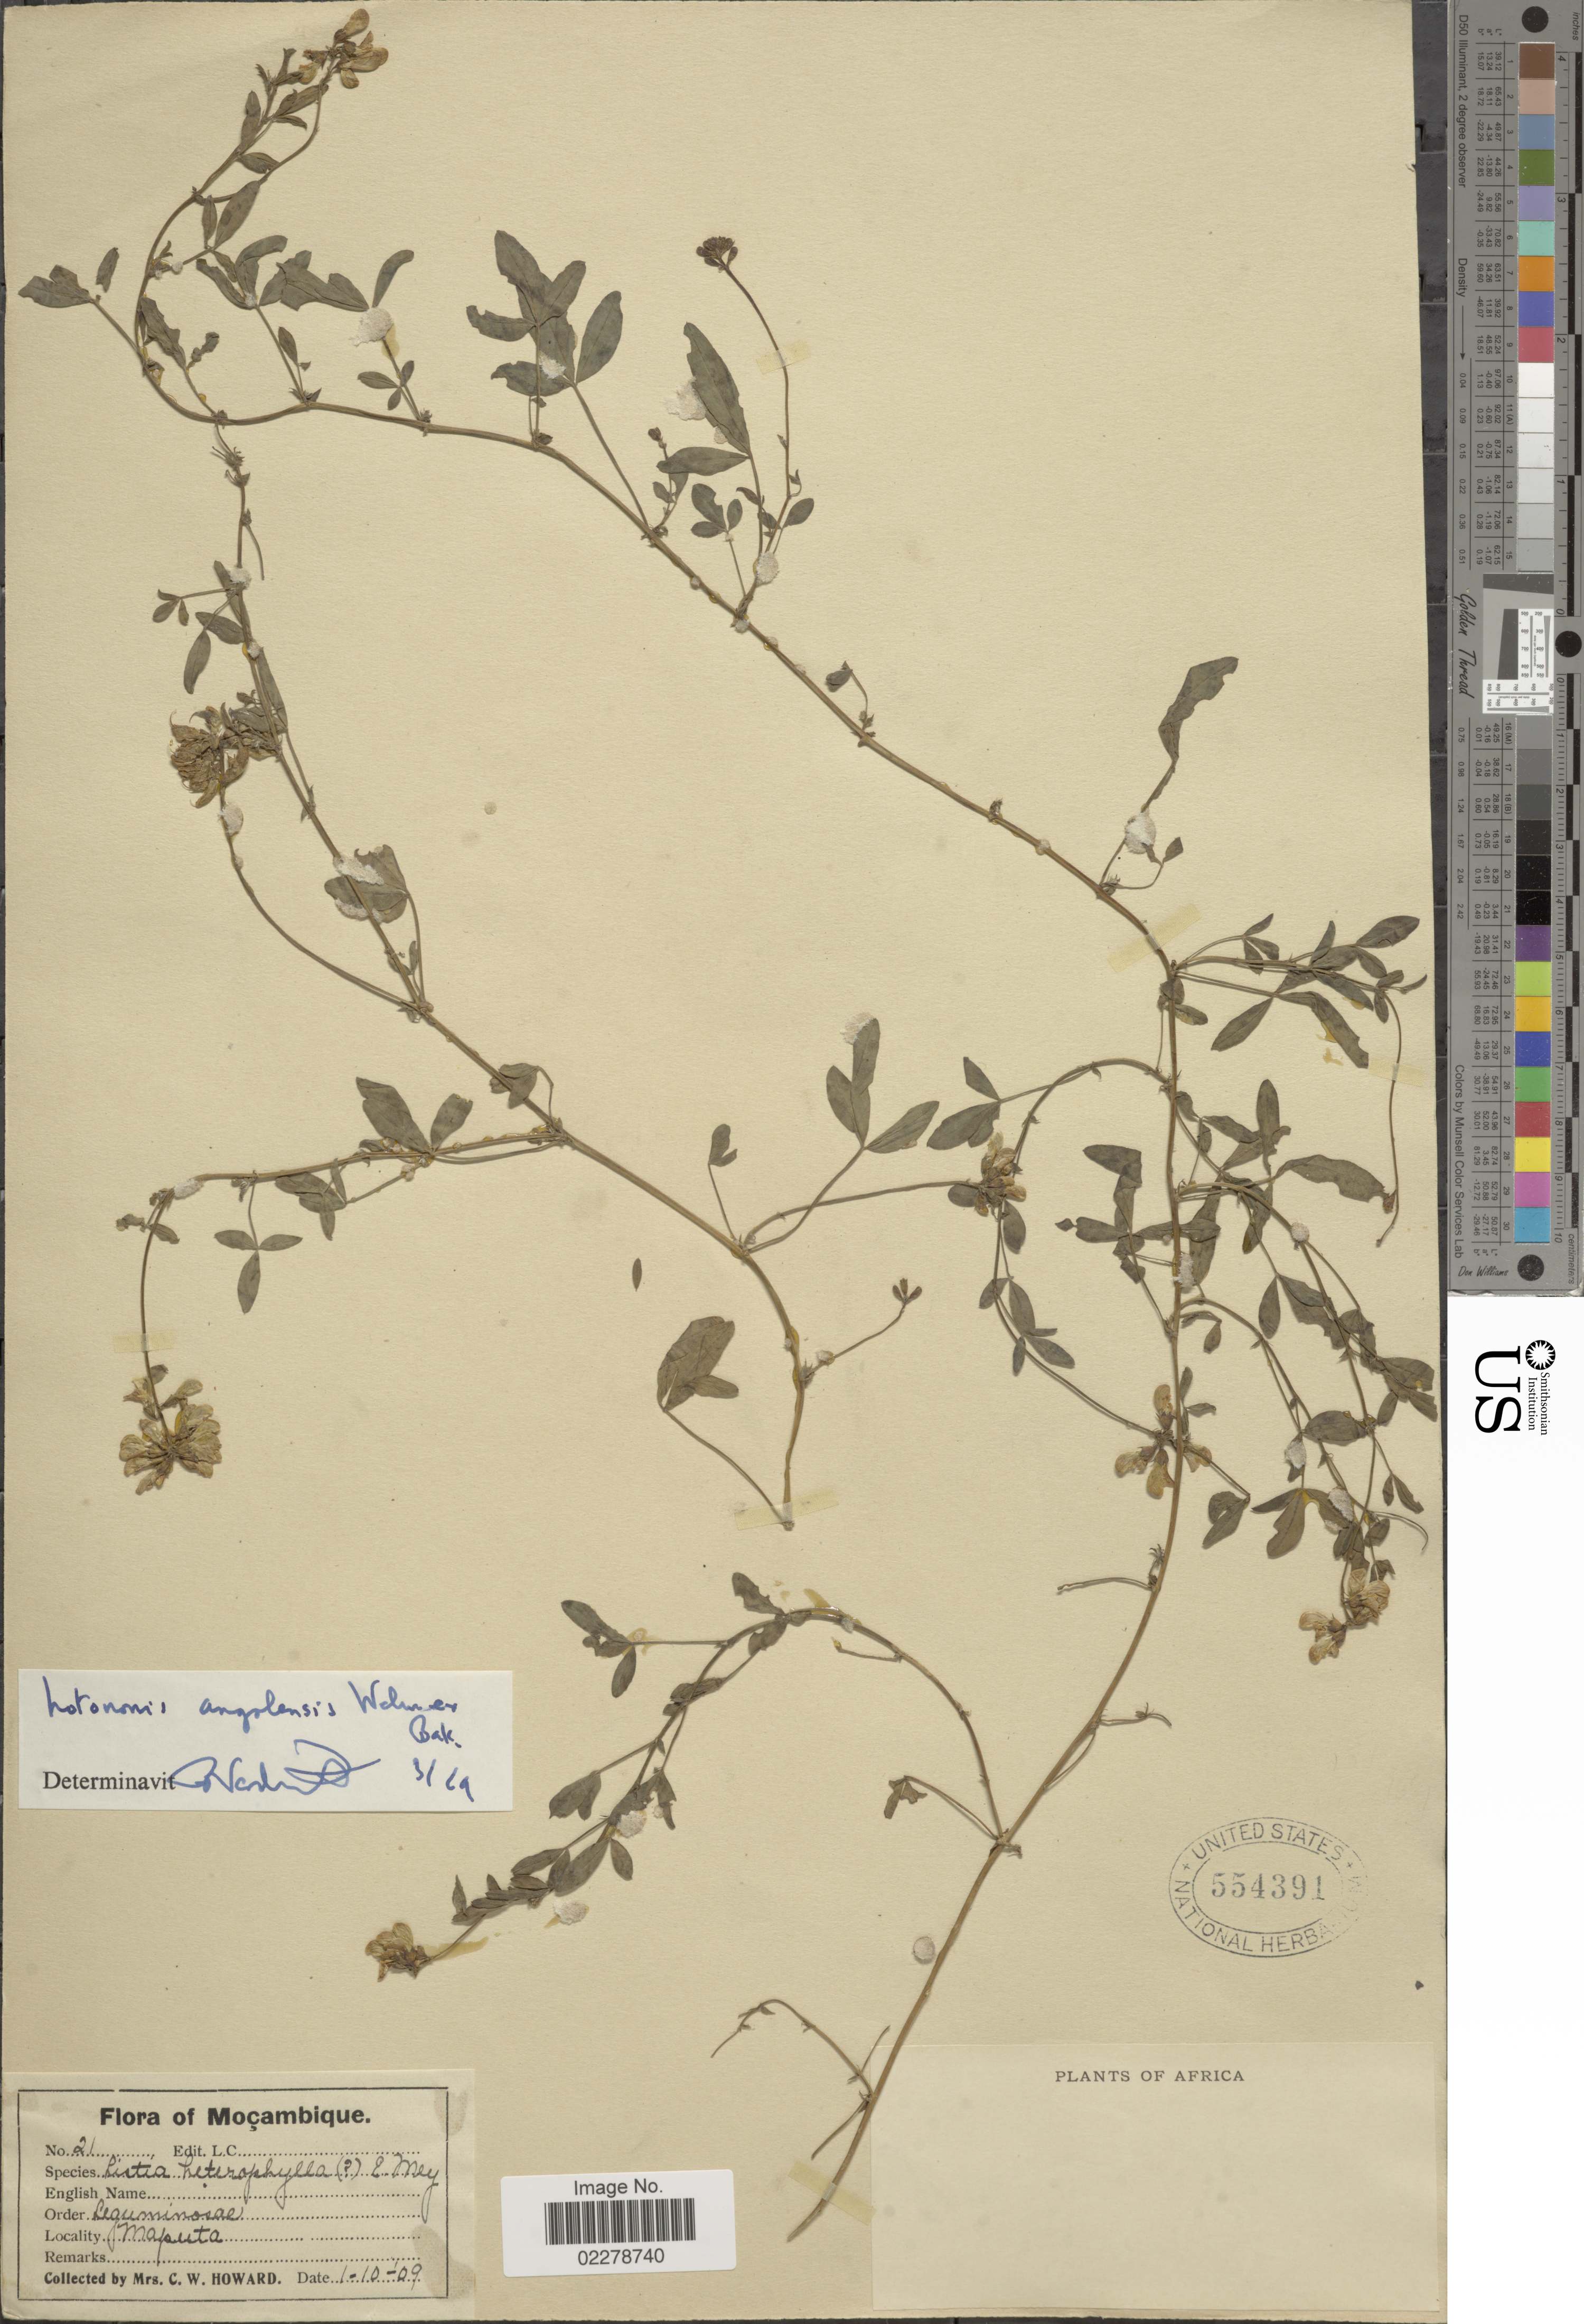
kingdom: Plantae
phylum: Tracheophyta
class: Magnoliopsida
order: Fabales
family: Fabaceae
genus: Lotononis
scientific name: Lotononis angolensis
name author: Baker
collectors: C. W. Howard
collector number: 21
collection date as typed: Transcribed d/m/y: 1/10/9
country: Mozambique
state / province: Maputo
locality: Moçambique. Maputa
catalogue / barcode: US 554391